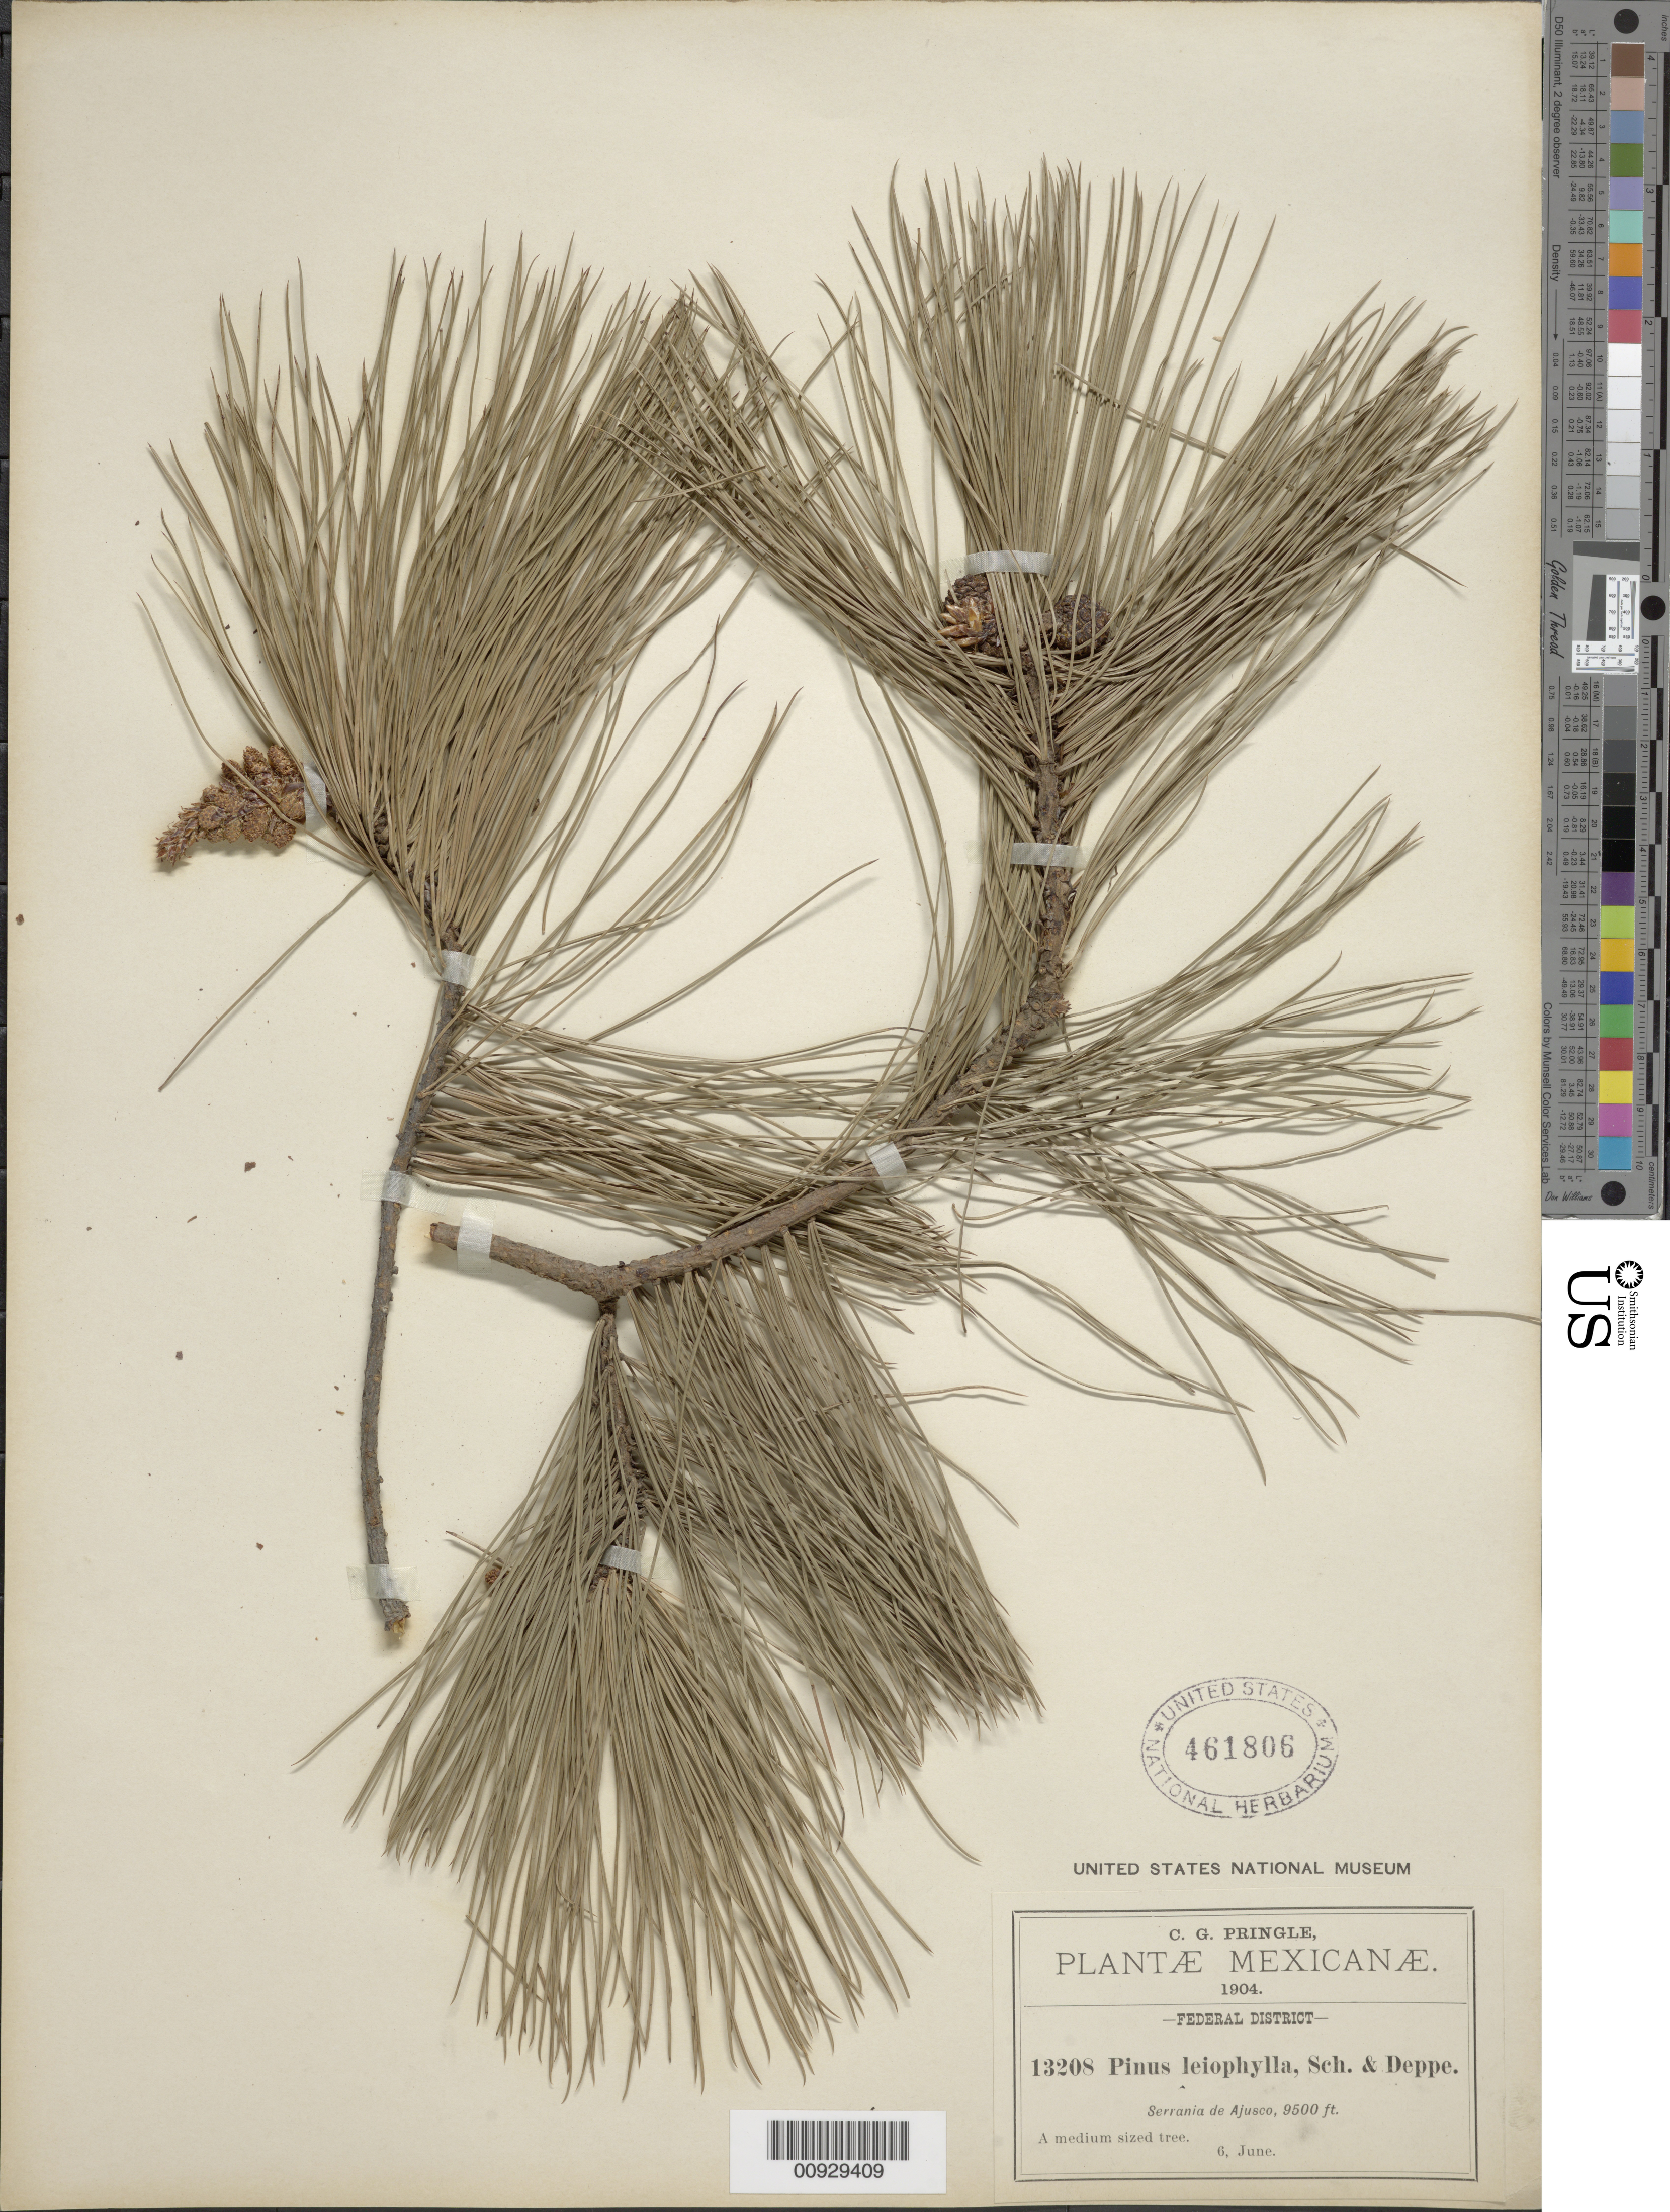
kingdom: Plantae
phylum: Tracheophyta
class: Pinopsida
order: Pinales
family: Pinaceae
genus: Pinus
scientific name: Pinus leiophylla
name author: Schiede ex Schltdl. & Cham.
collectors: C. G. Pringle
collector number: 13208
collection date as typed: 06 Jun 1904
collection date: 1904-06-06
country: Mexico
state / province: Distrito Federal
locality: Serrania de Ajusco.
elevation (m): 2896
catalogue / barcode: US 461806